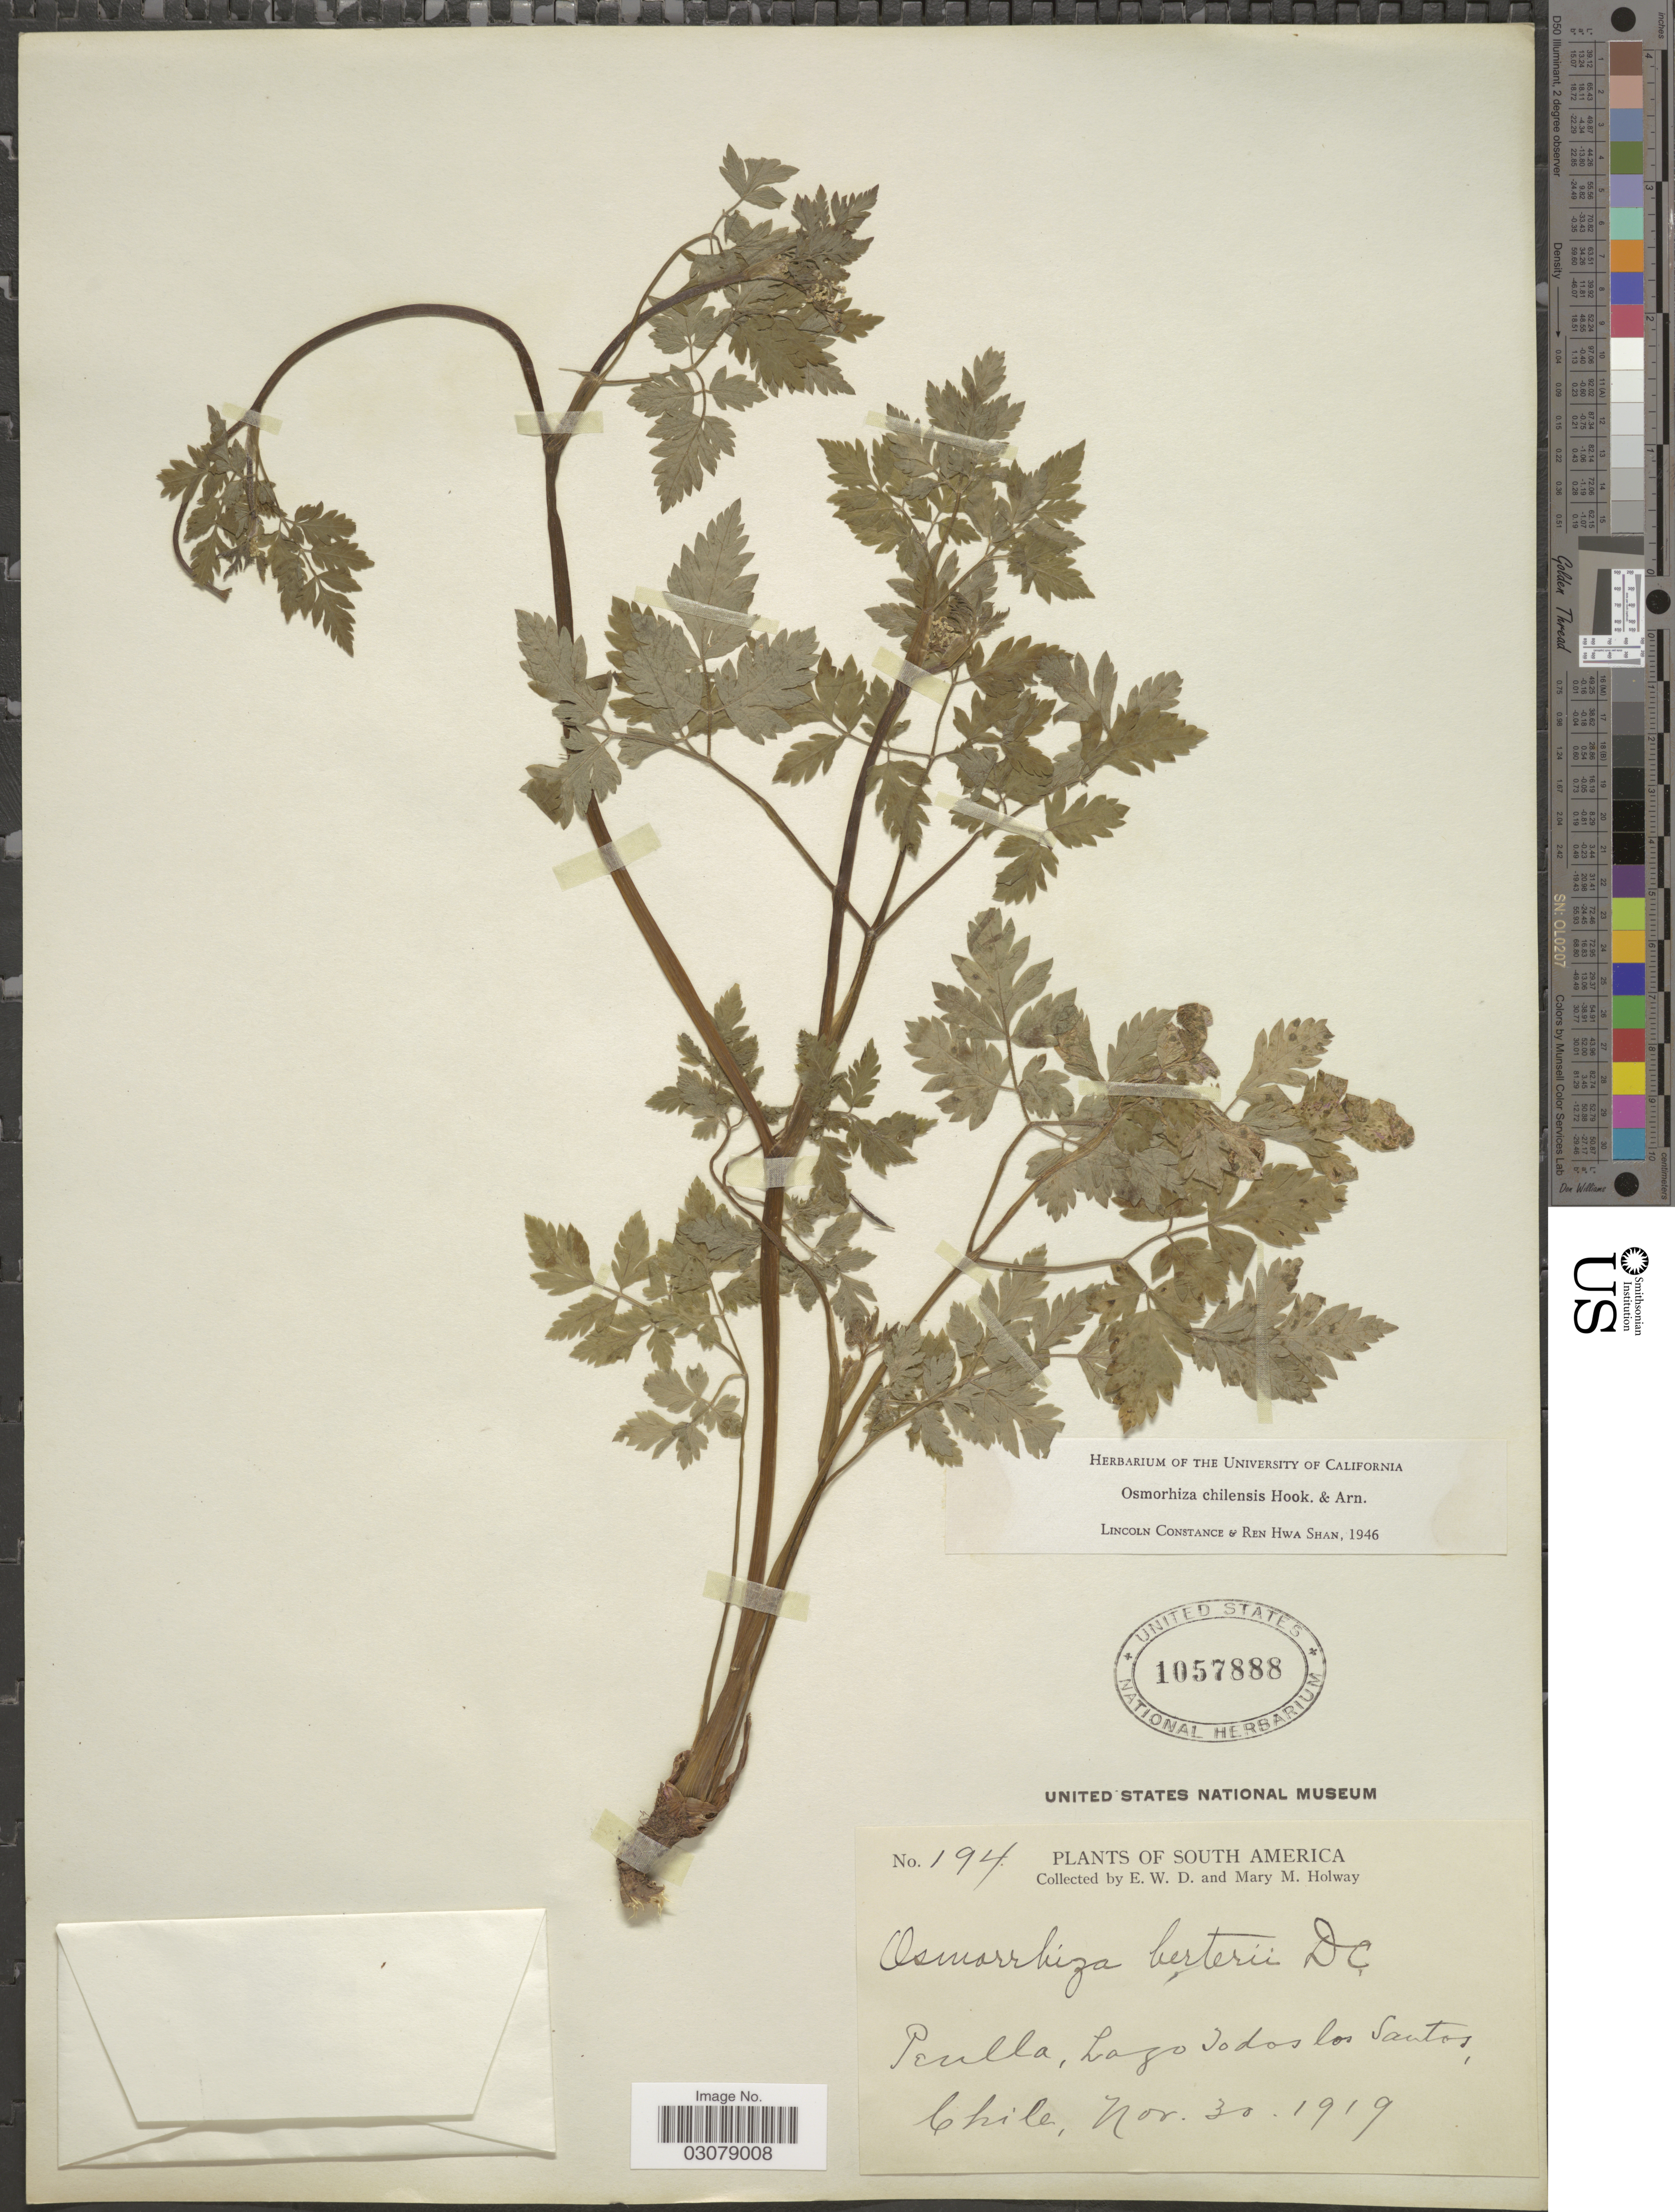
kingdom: Plantae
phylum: Tracheophyta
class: Magnoliopsida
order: Apiales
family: Apiaceae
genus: Osmorhiza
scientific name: Osmorhiza chilensis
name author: Hook. & Arn.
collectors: E. W. D. Holway & M. M. Holway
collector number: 194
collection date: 1919-11-30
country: Chile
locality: Peulla, lago todos los Santos.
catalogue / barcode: US 1057888